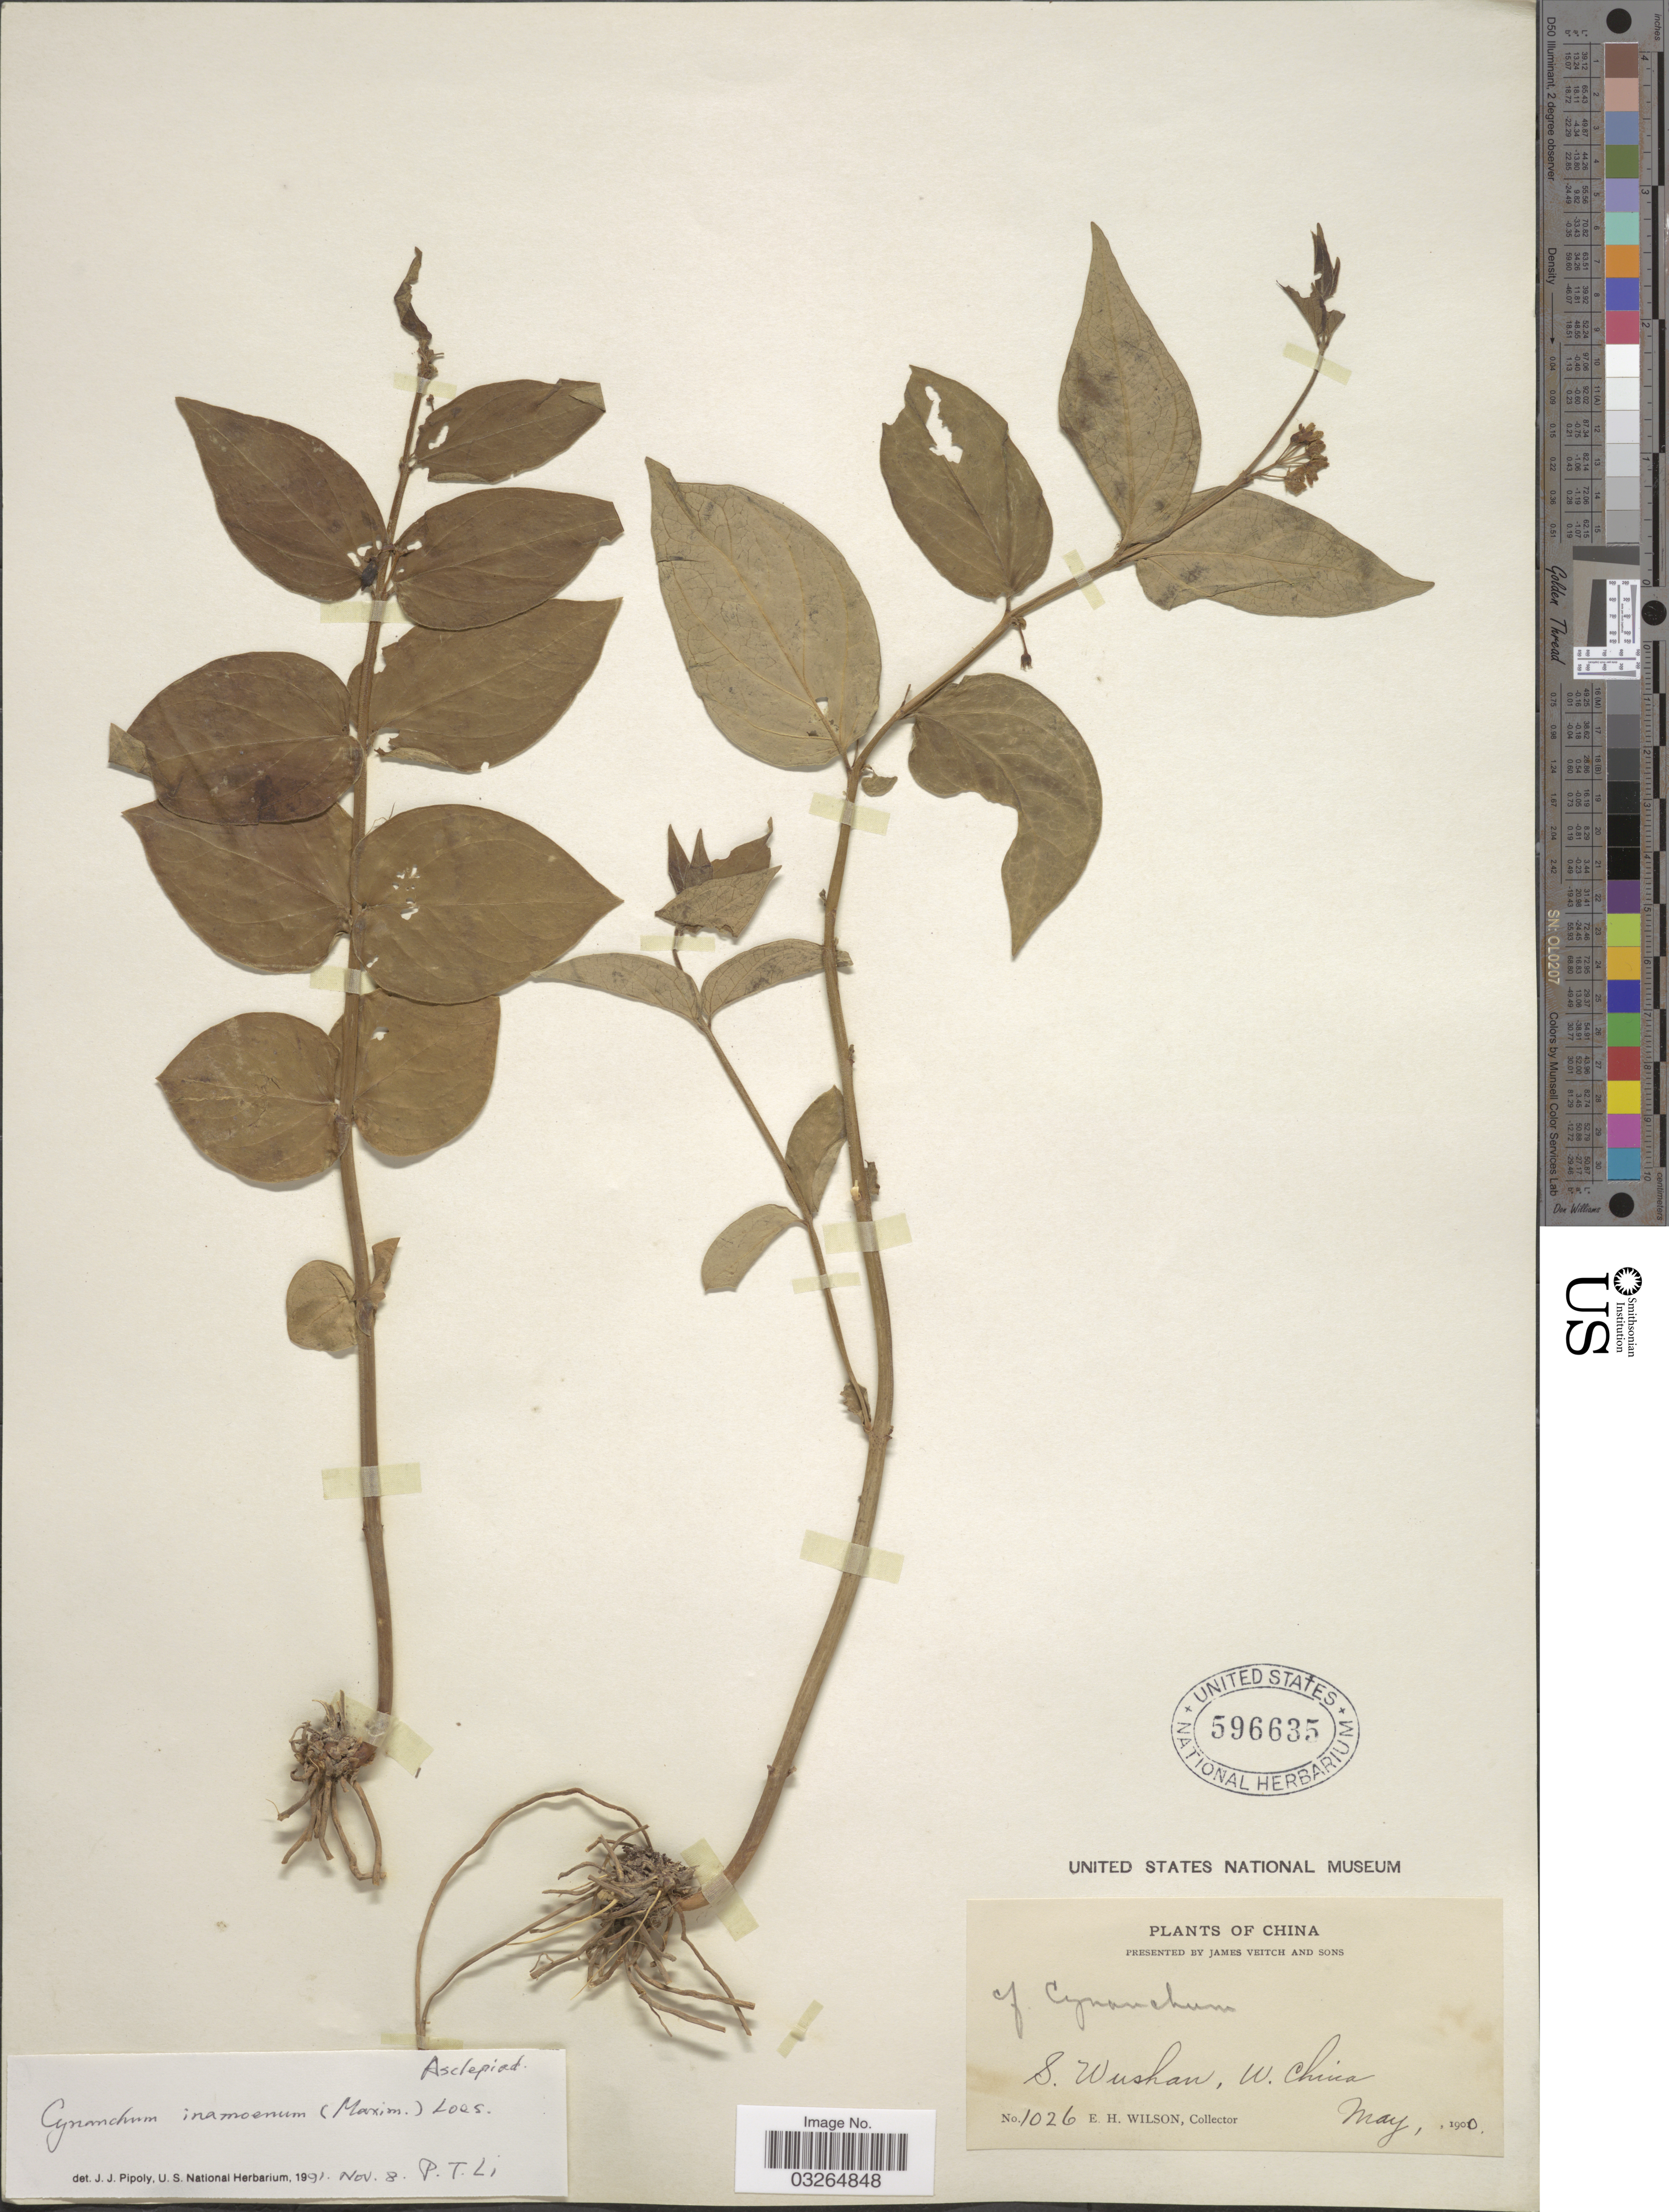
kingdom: Plantae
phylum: Tracheophyta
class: Magnoliopsida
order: Gentianales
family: Apocynaceae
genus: Cynanchum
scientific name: Cynanchum inamoenum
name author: (Maxim.) Loes.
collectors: E. Wilson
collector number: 1026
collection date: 1900-05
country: China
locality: S. Wushan, W. China.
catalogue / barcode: US 596635